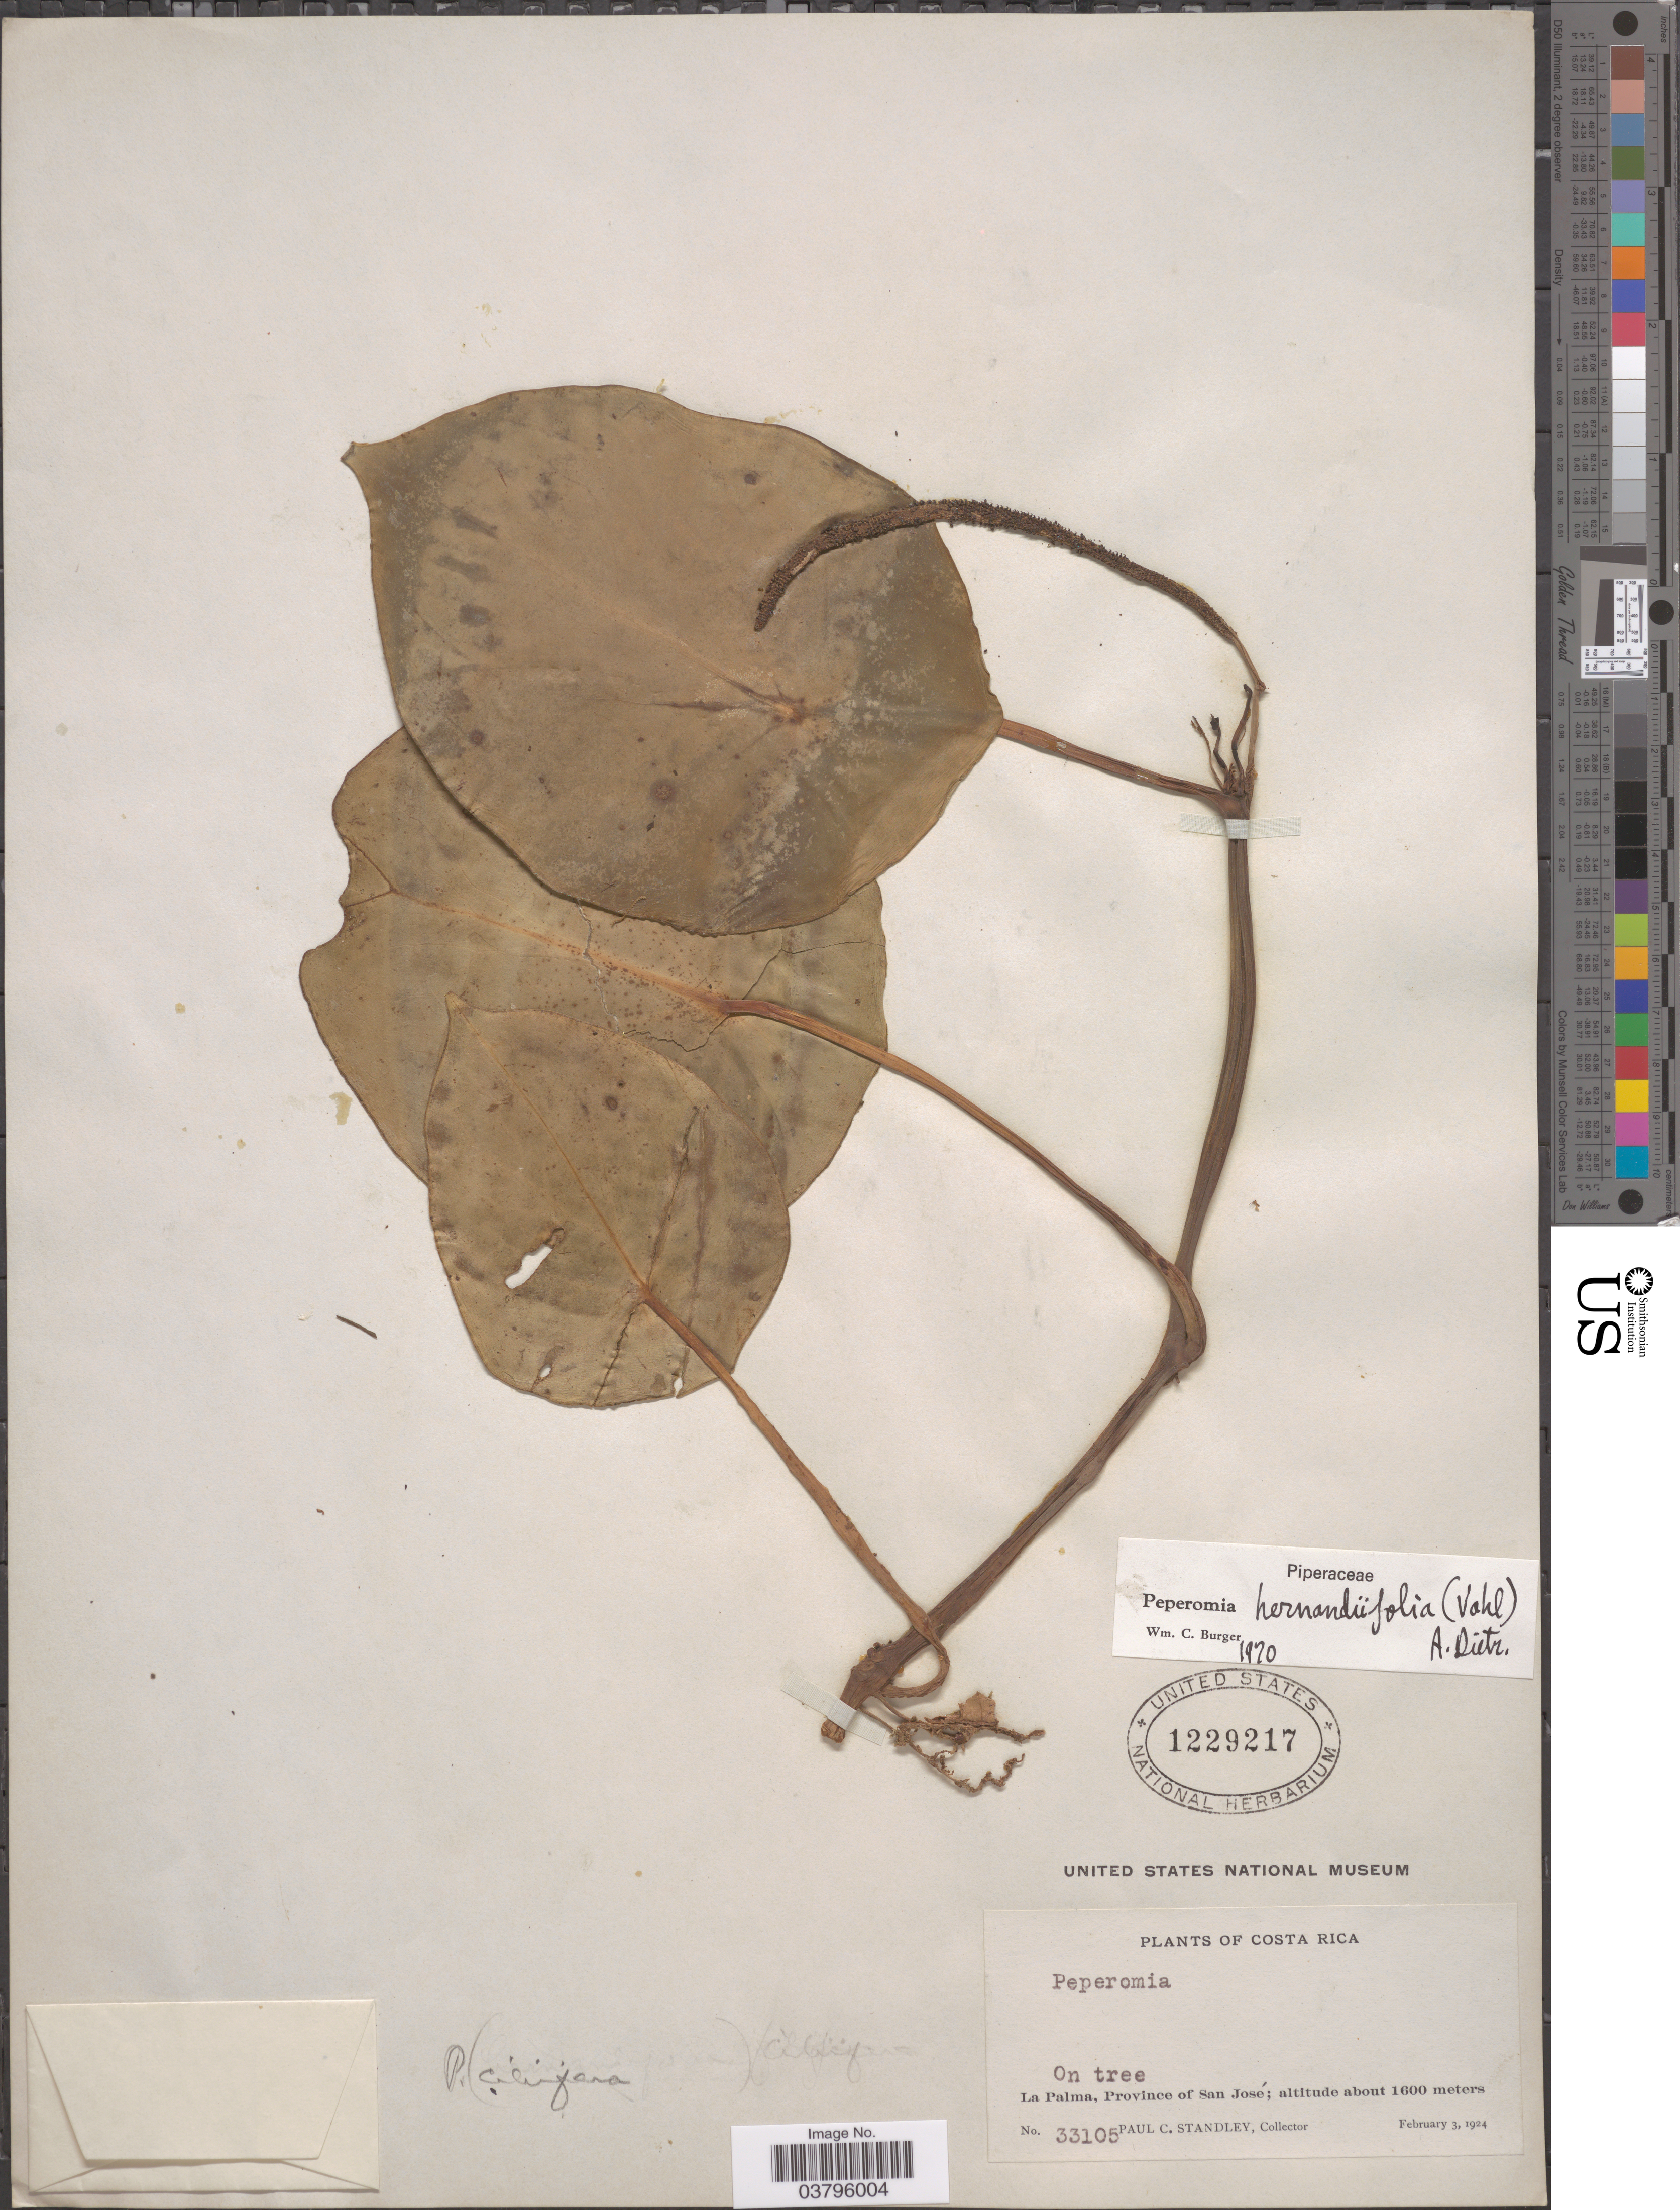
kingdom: Plantae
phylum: Tracheophyta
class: Magnoliopsida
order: Piperales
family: Piperaceae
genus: Peperomia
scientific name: Peperomia choroniana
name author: C. DC.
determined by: Jiménez, José Estaban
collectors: P. C. Standley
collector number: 33105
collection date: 1924-02-03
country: Costa Rica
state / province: San José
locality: La Palma.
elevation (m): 1600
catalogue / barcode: US 1229217